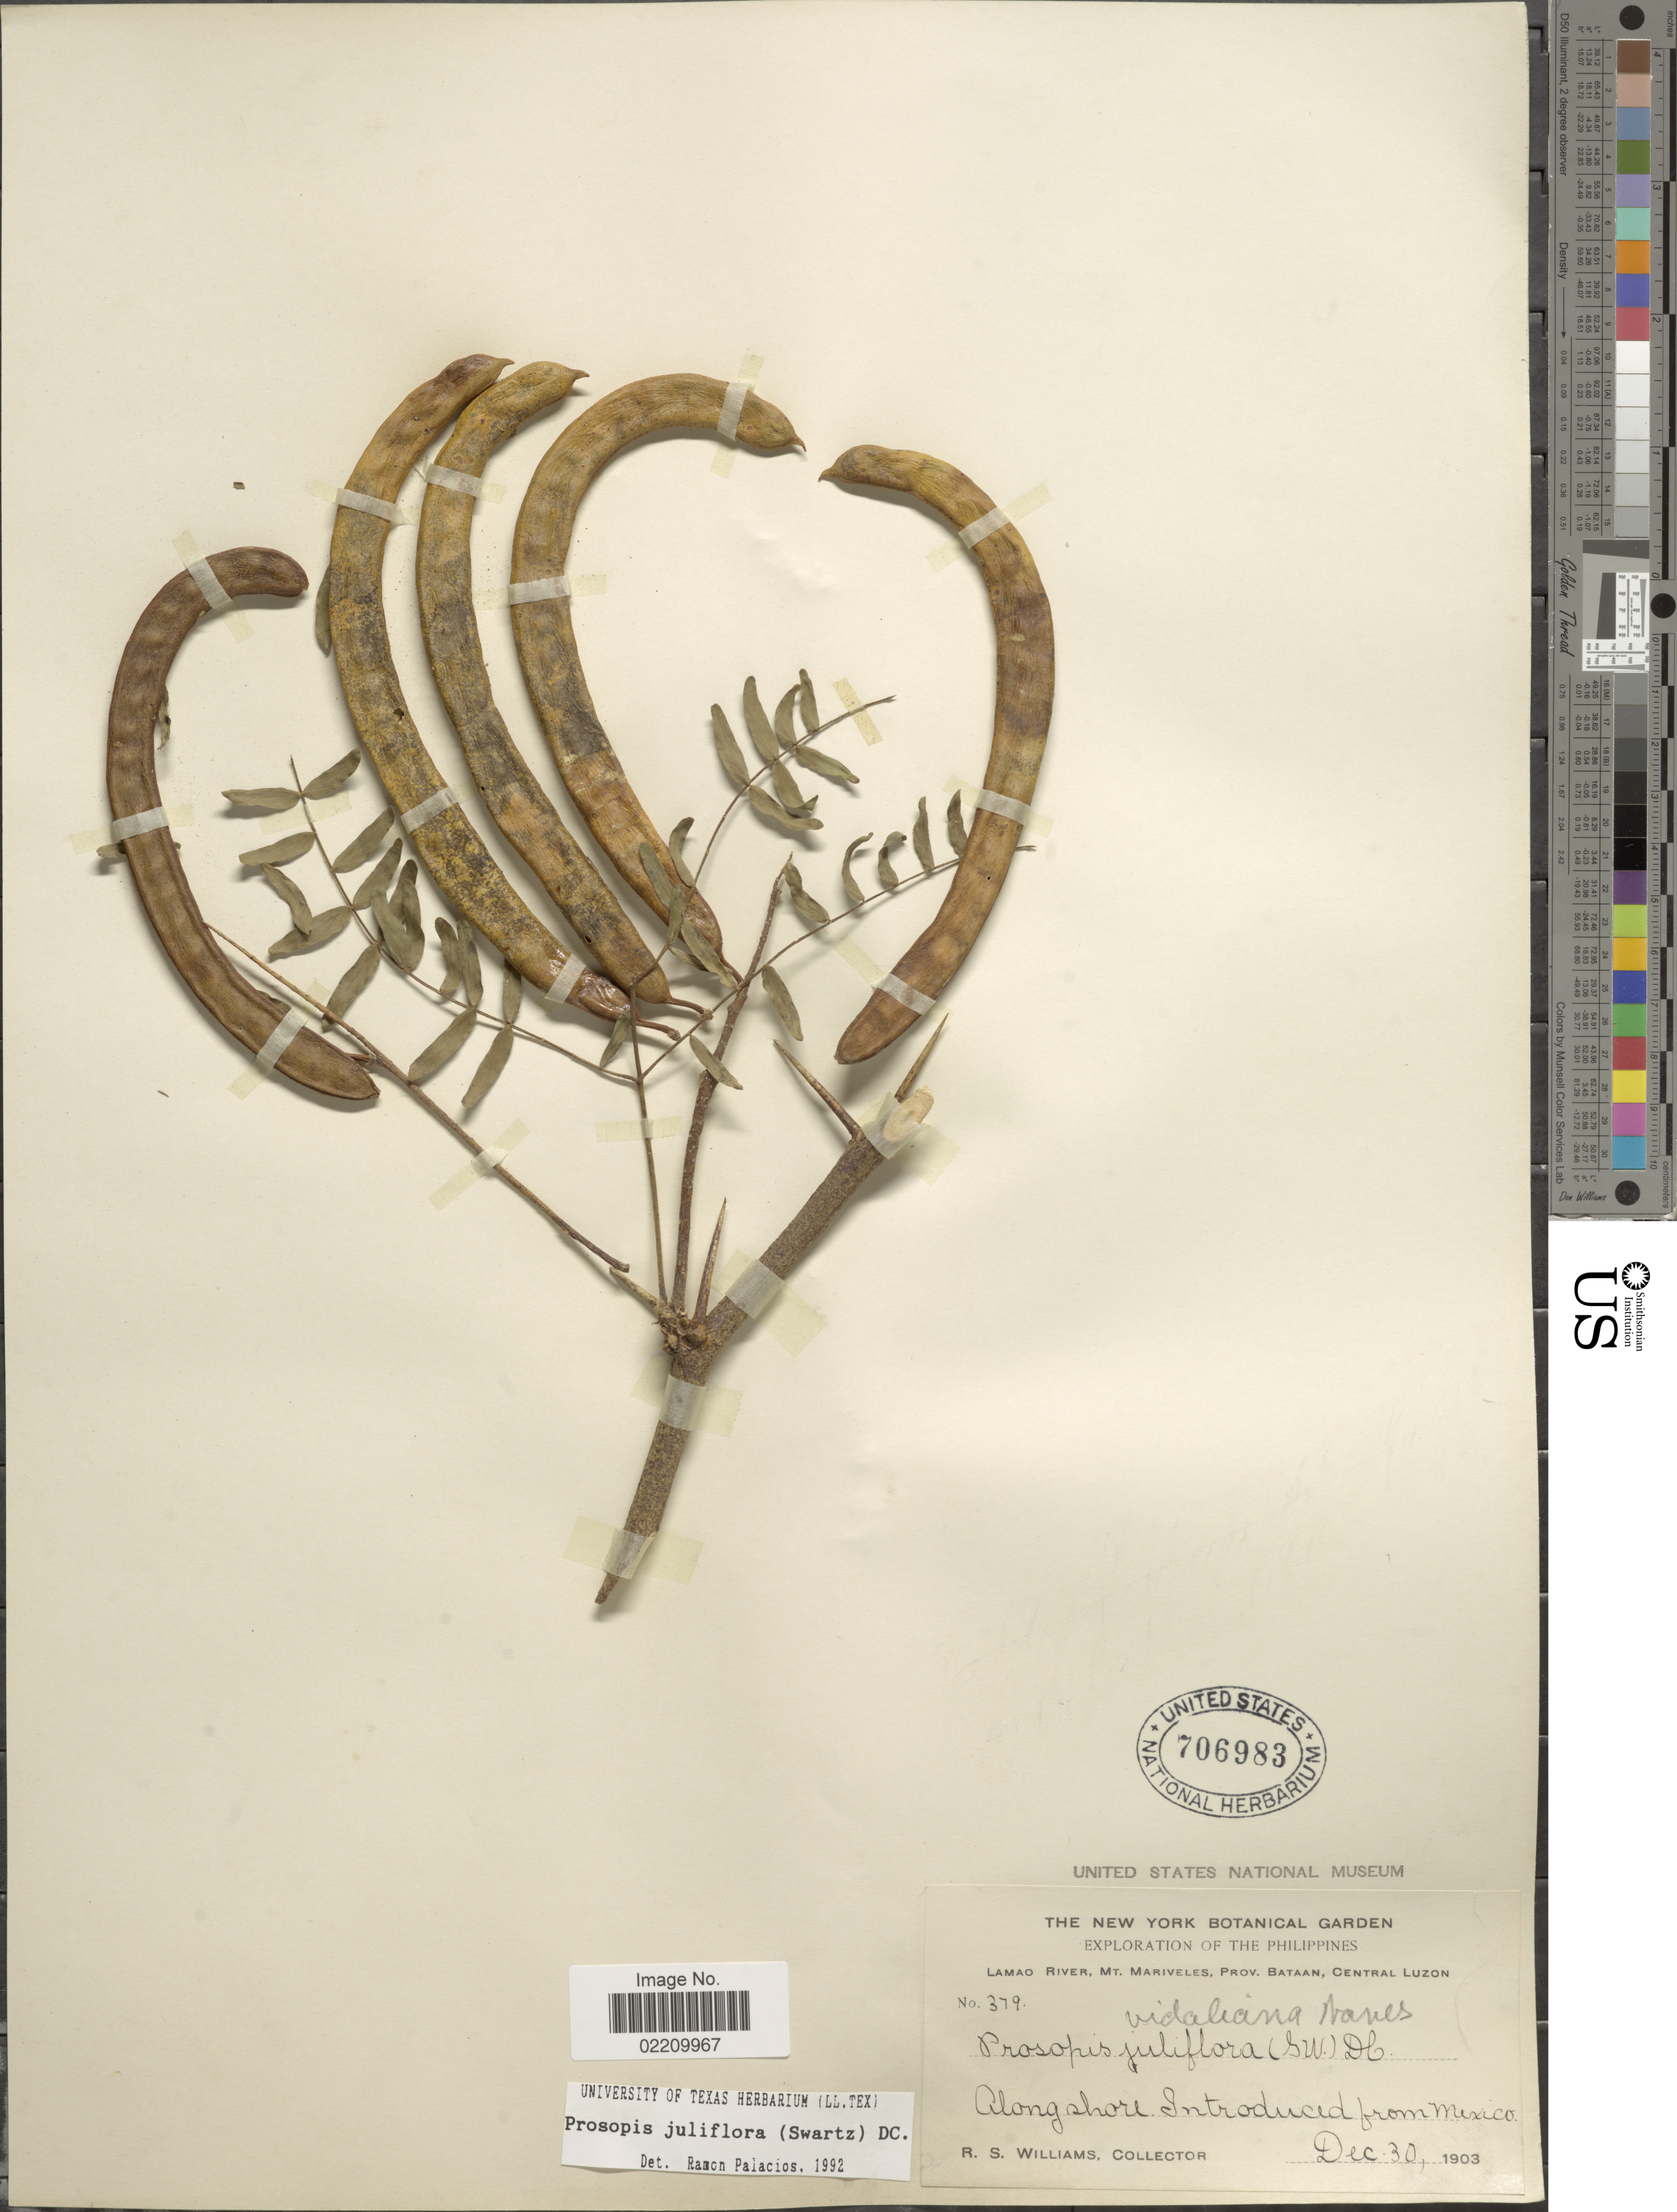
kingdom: Plantae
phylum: Tracheophyta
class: Magnoliopsida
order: Fabales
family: Fabaceae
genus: Neltuma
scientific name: Neltuma juliflora var. juliflora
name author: (Sw.) Raf.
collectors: R. S. Williams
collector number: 379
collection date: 1903-12-30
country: Philippines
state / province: Central Luzon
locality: Lamao River, Mt. Mariveles, Prov. Bataan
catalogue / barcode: US 706983